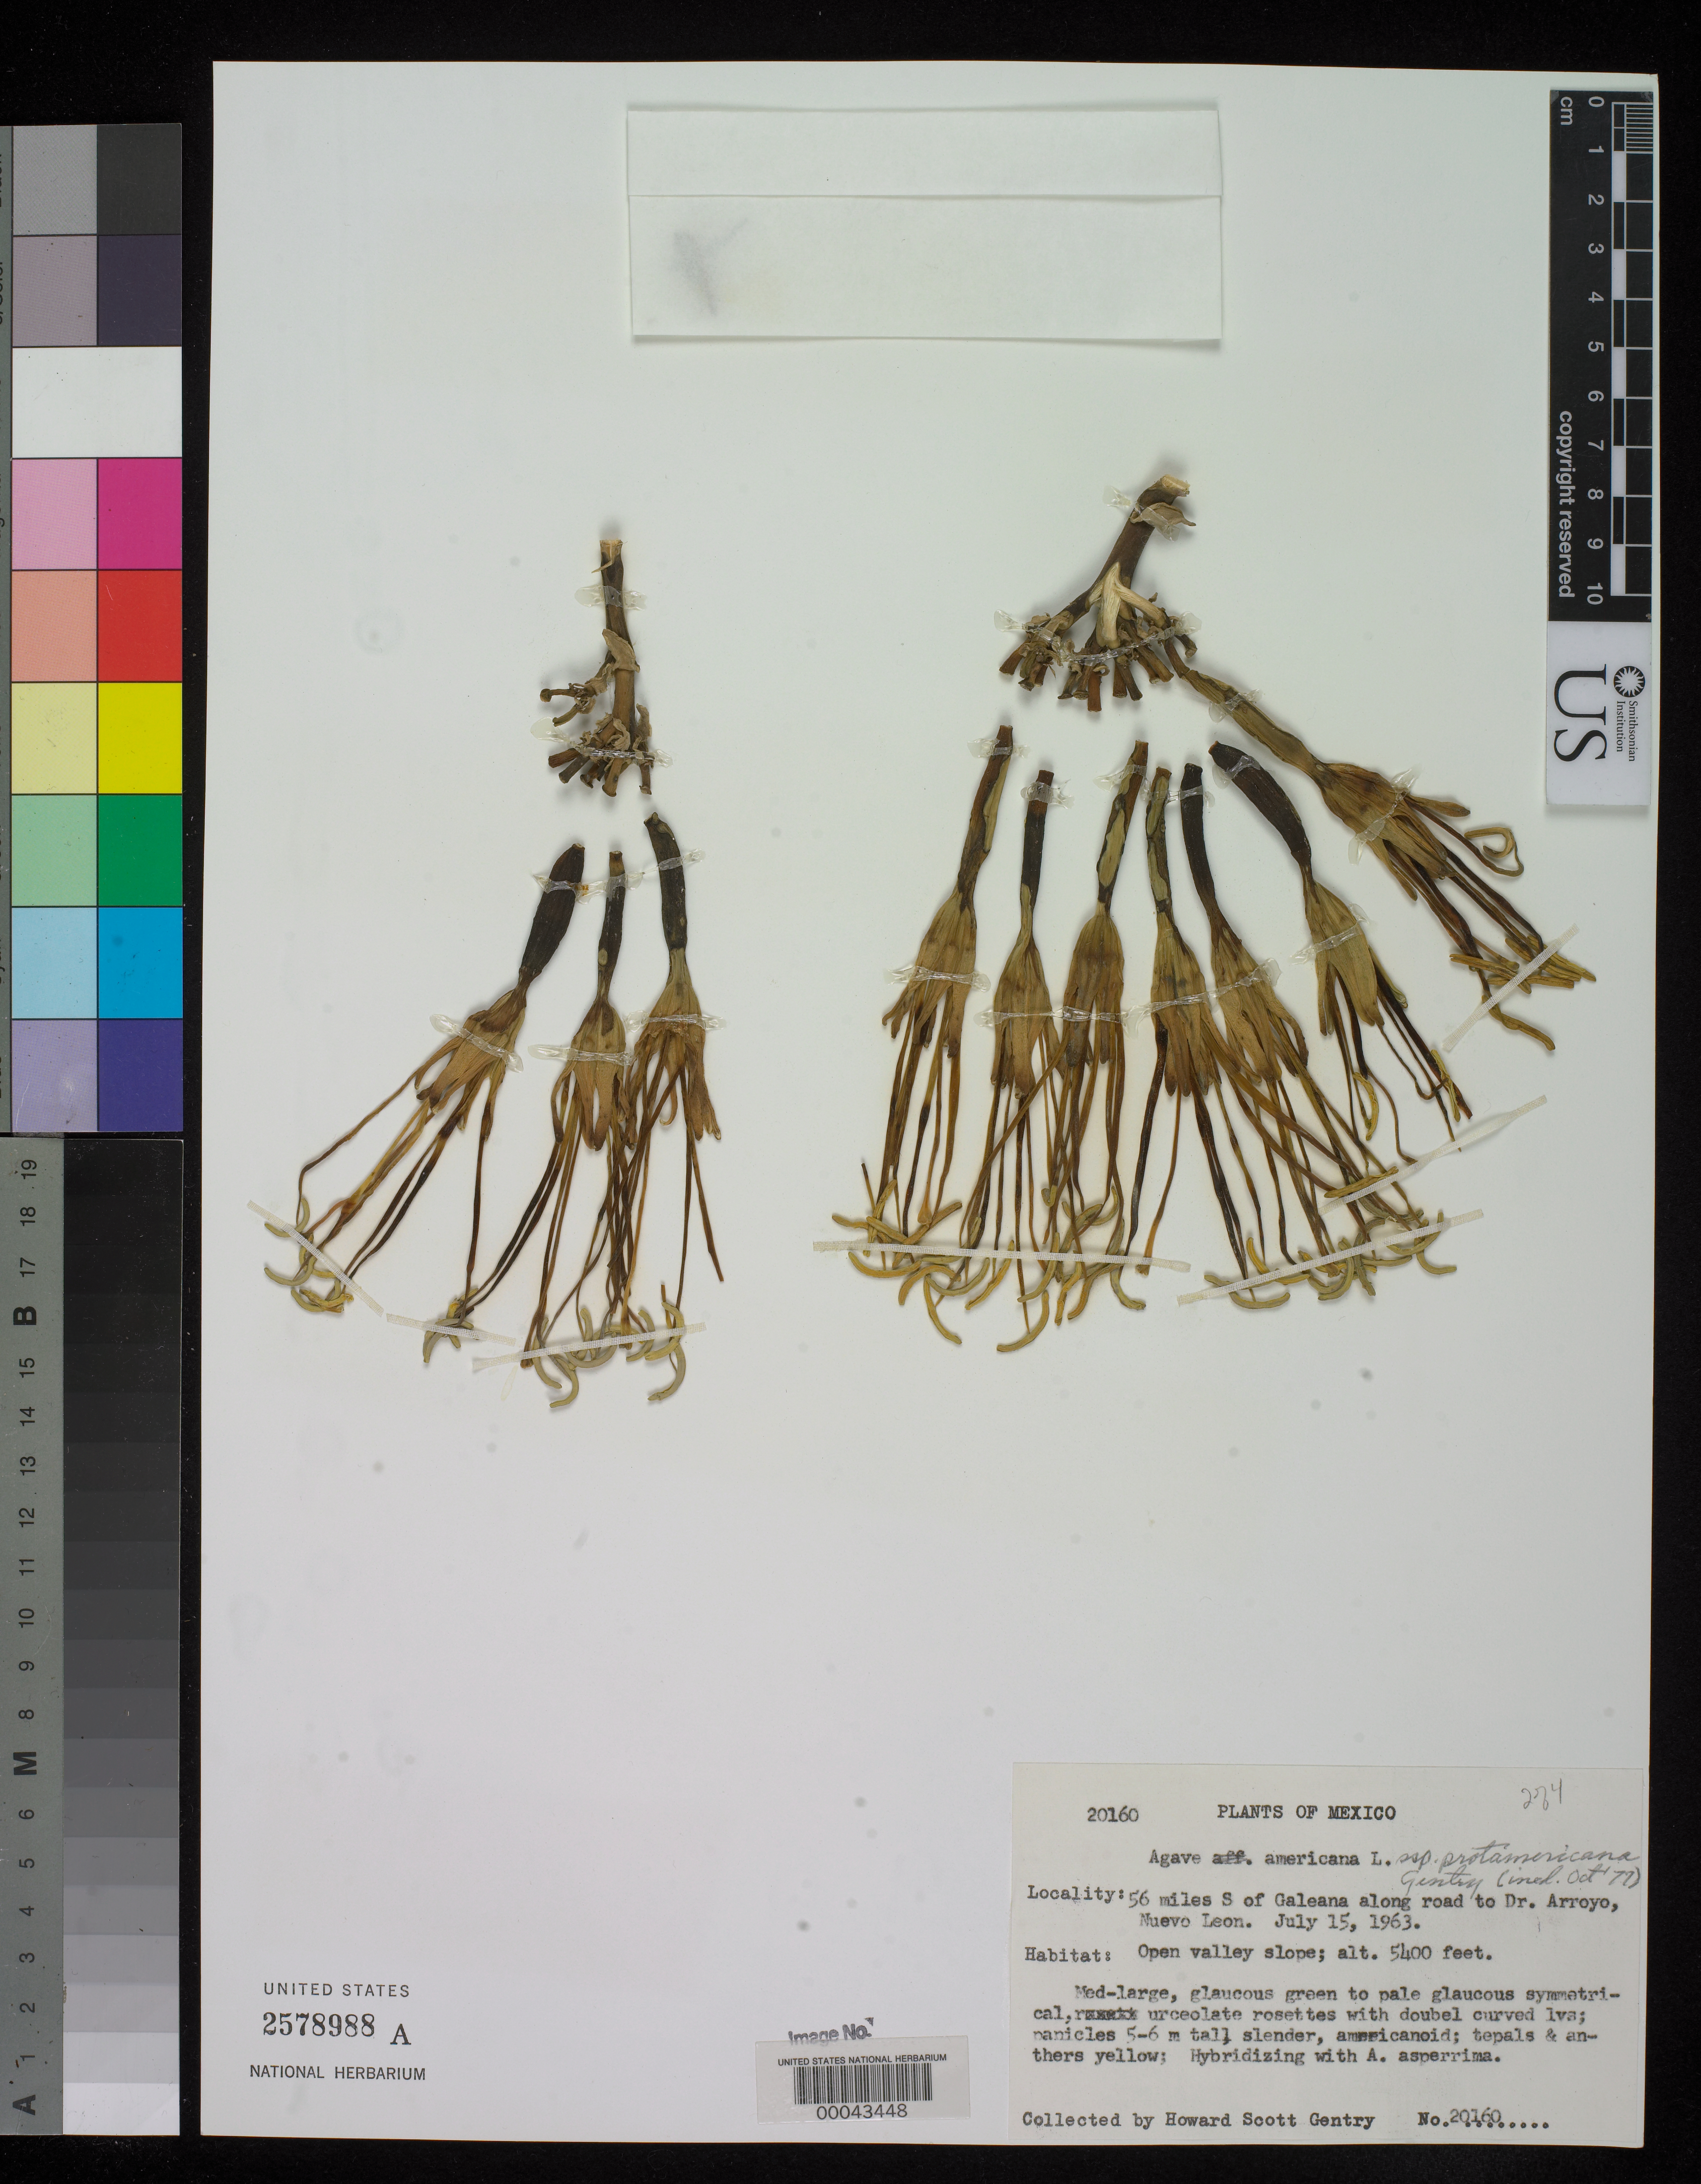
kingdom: Plantae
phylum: Tracheophyta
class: Liliopsida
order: Asparagales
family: Asparagaceae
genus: Agave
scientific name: Agave americana subsp. protamericana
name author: Gentry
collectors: H. S. Gentry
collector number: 20160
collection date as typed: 15 Jul 1963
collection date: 1963-07-15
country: Mexico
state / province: Nuevo León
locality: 56 mi S of Galeana along road to Dr. Arroyo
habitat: Open valley slope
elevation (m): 1646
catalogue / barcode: US 2578988A